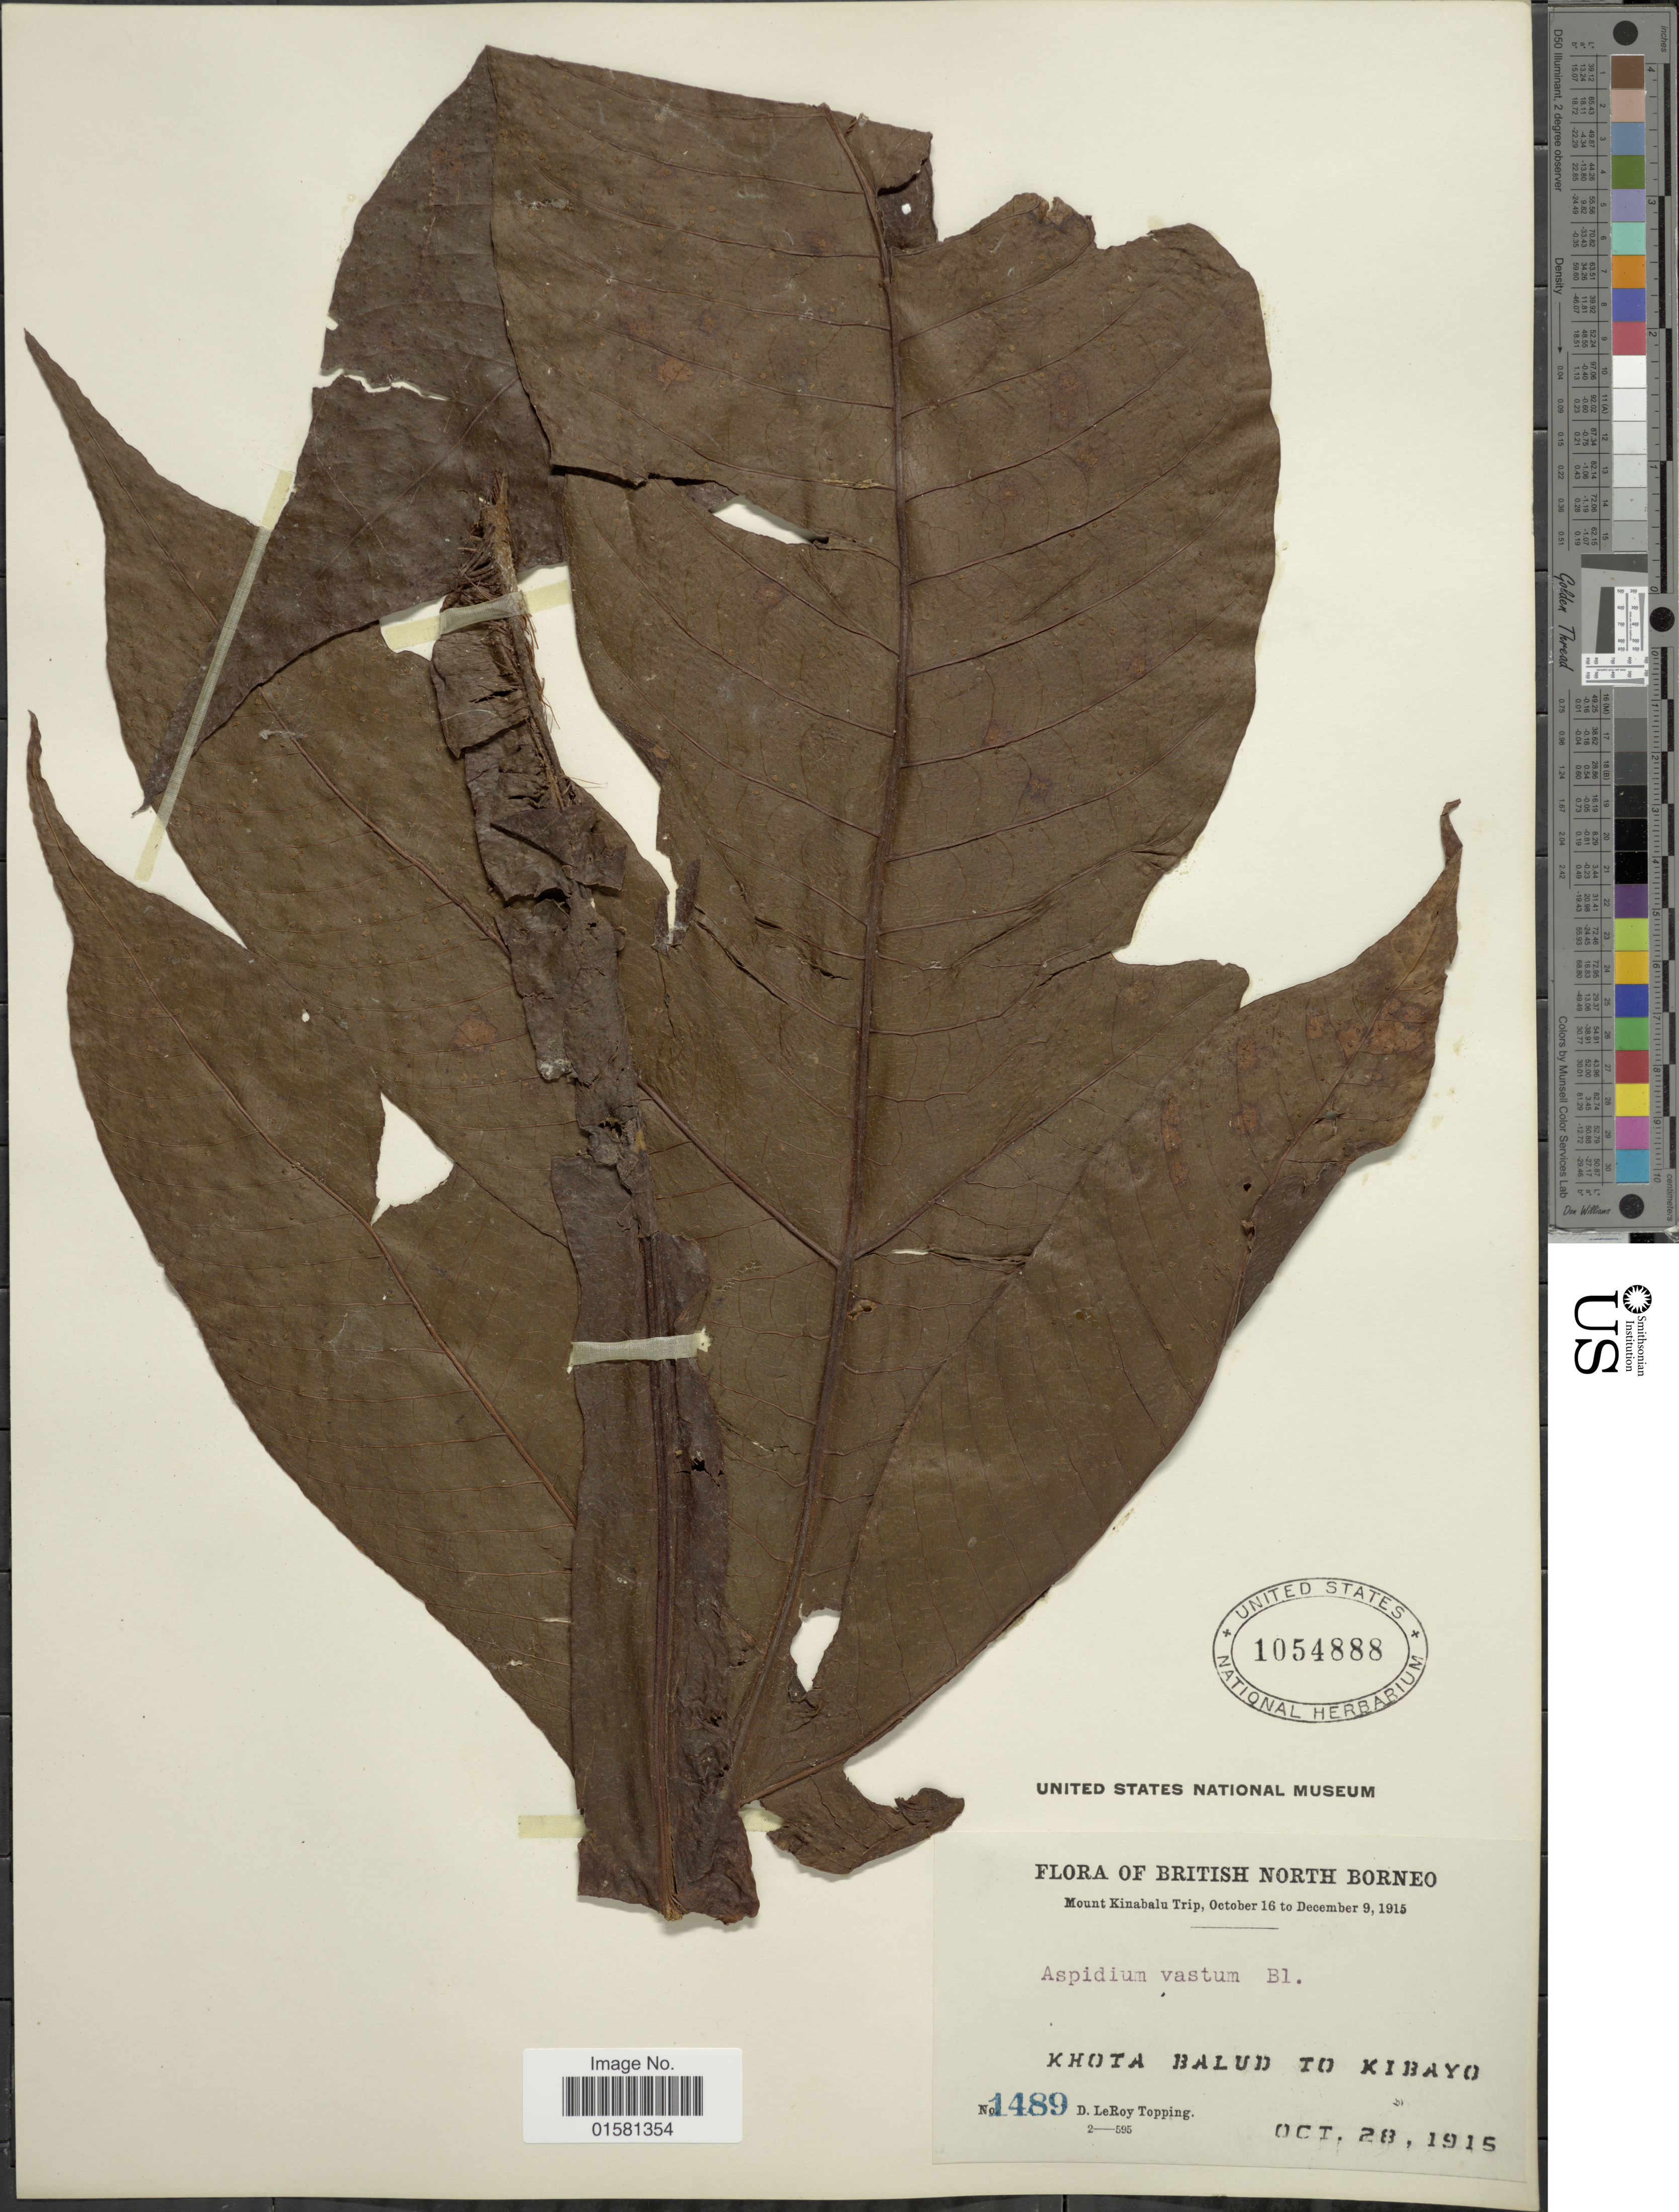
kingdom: Plantae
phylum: Tracheophyta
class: Polypodiopsida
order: Polypodiales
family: Tectariaceae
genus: Tectaria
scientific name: Tectaria vasta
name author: (Bedd.) Copel.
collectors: D. L. Topping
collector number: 1489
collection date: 1915-10-28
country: Malaysia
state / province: Sabah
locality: British North Borneo, KothaBalu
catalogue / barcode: US 105488